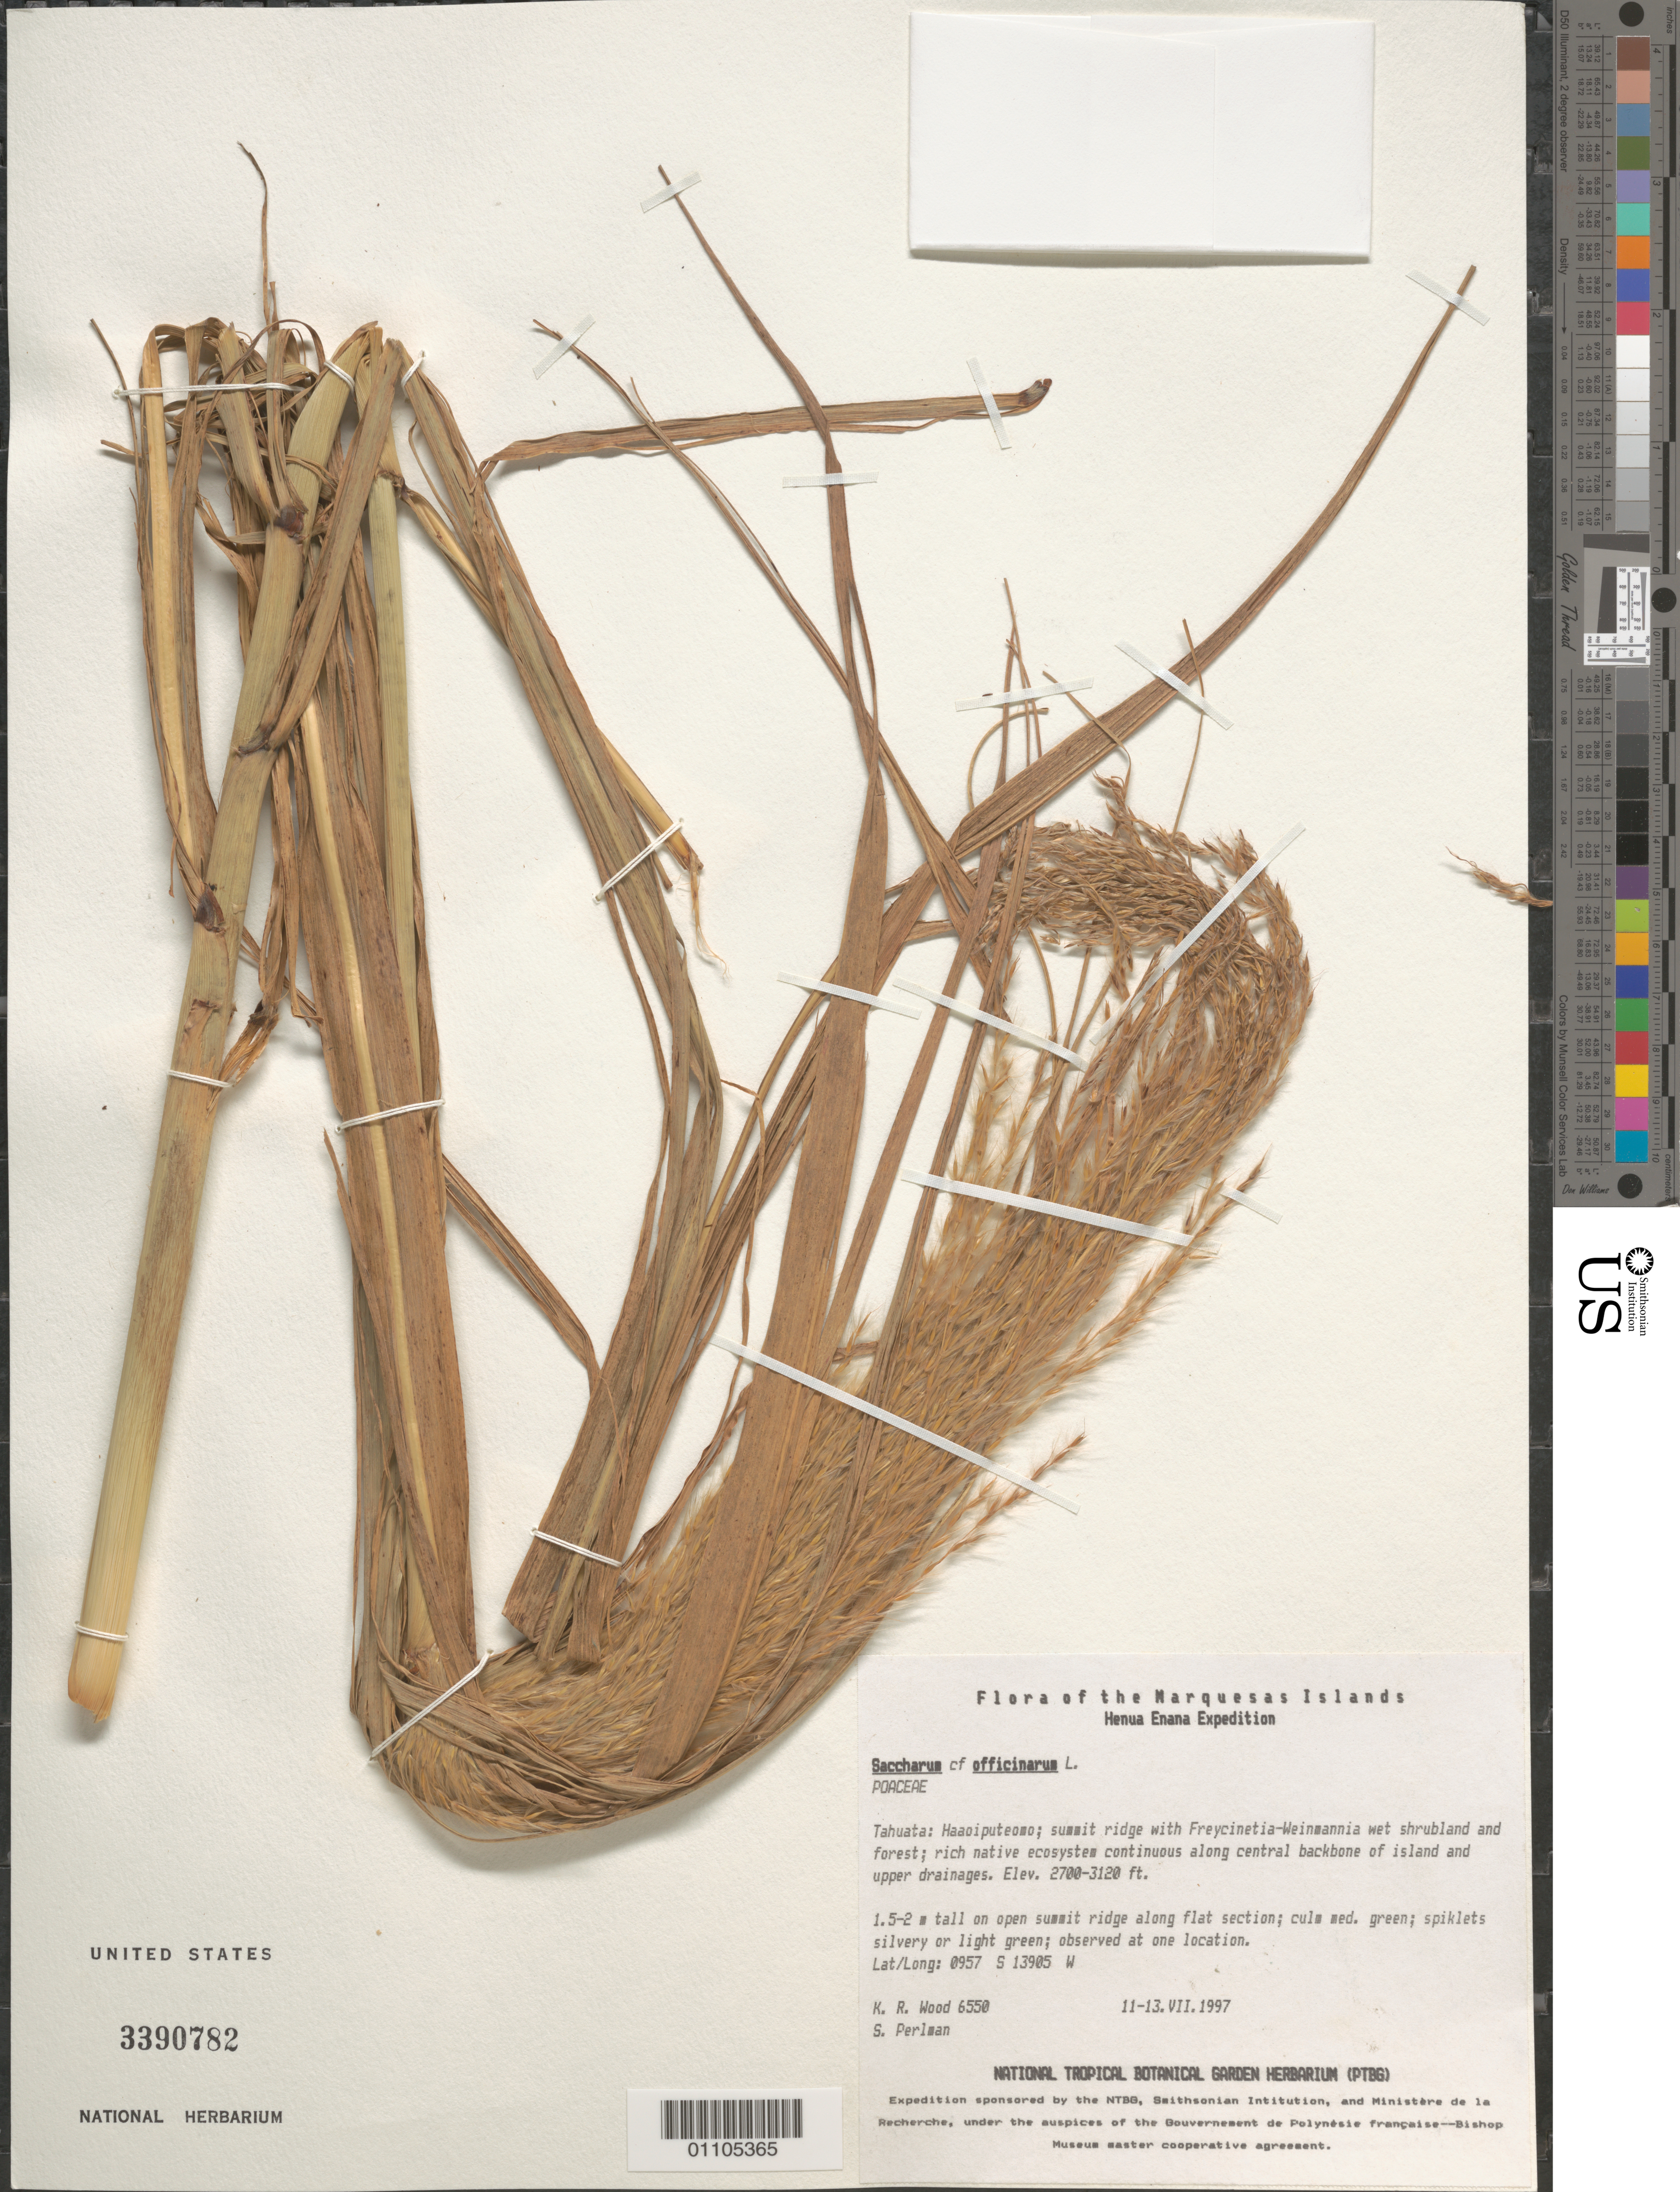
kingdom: Plantae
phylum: Tracheophyta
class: Liliopsida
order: Poales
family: Poaceae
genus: Saccharum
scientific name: Saccharum officinarum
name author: L.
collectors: K. R. Wood & S. P. Perlman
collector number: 6550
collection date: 1997-07-11/1997-07-13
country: French Polynesia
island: Tahuata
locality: Haaoiputeomo, summit ridge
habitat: On open summit ridge along flat section, In Freycinetia-Weinmannia wet shrub and forest; rich native ecosystem, continuous along central backbone of island and upper drainages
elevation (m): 823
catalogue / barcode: US 3390782